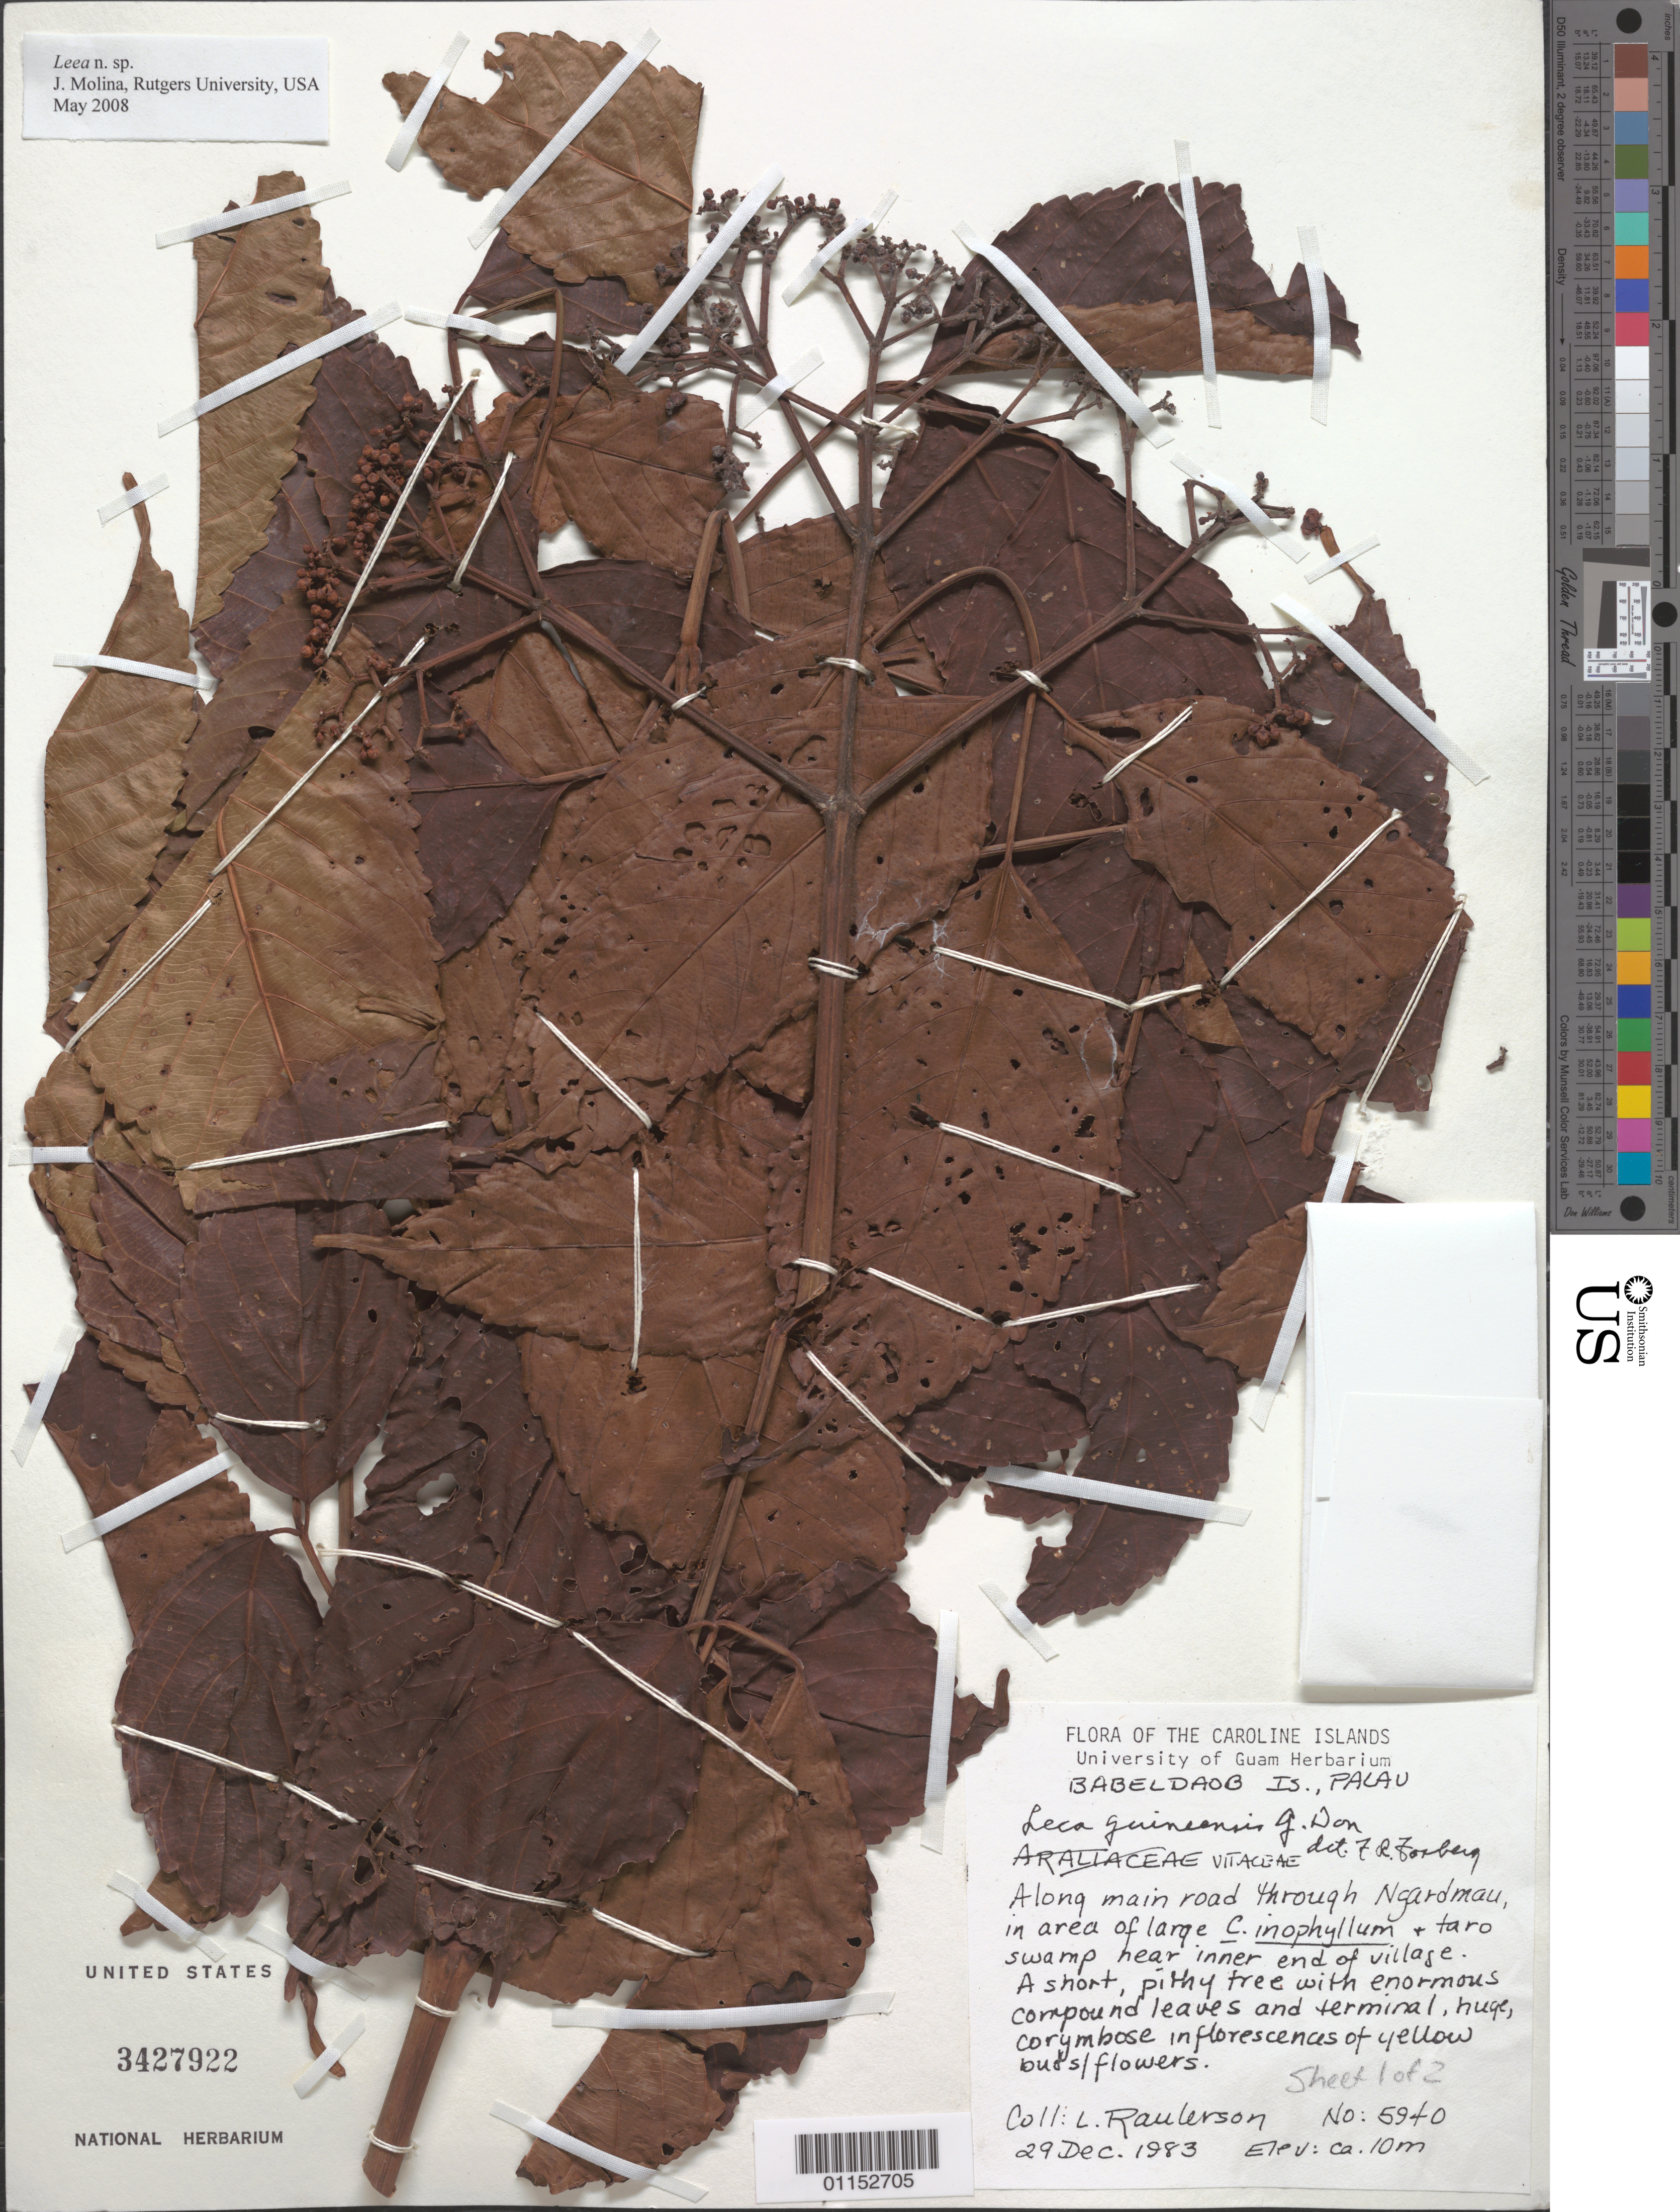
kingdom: Plantae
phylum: Tracheophyta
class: Magnoliopsida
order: Vitales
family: Vitaceae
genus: Leea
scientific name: Leea sp.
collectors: L. Raulerson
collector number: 5940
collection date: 1983-12-29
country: Palau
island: Babeldaob [Babelthuap]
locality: Babeldaob Is.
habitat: Along main road. A short tree.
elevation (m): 10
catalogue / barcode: US 3427922